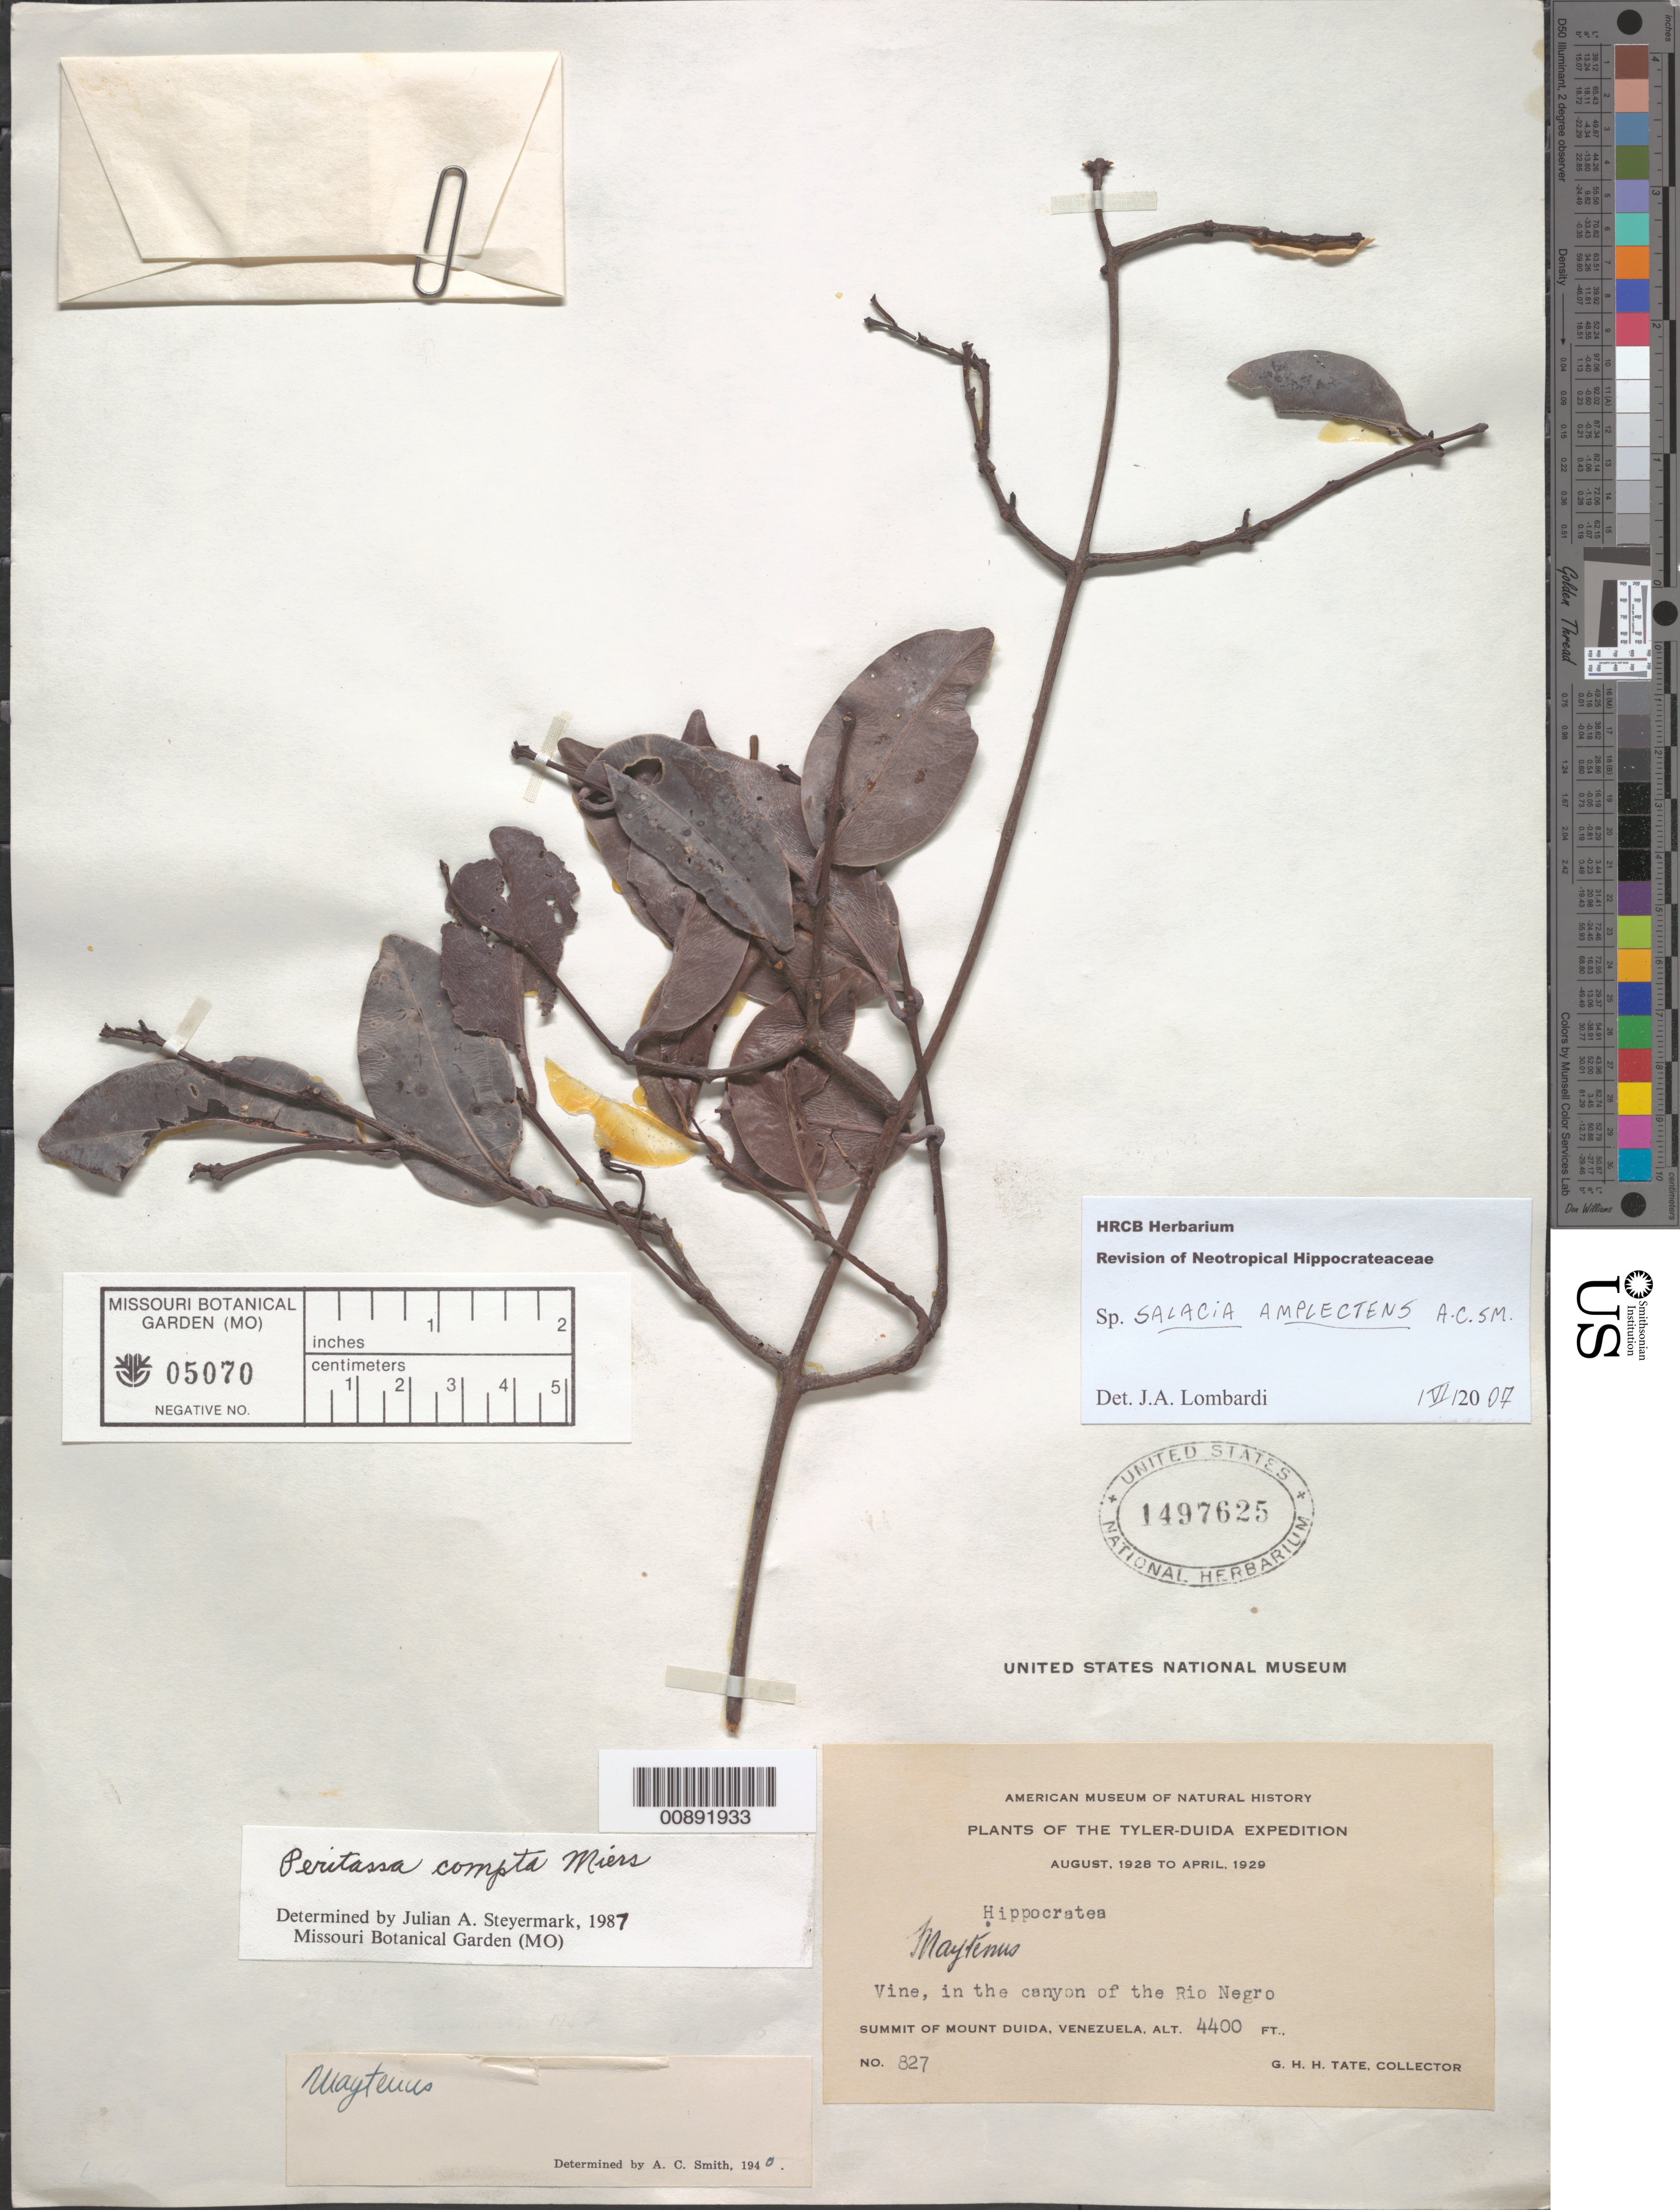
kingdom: Plantae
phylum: Tracheophyta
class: Magnoliopsida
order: Celastrales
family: Celastraceae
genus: Peritassa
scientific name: Peritassa compta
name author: Miers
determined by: Steyermark, Julian A., (VEN)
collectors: G. H. H.Tate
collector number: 827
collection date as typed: Aug-28 to Apr-29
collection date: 1928-08/1929-04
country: Venezuela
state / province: Amazonas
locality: Mount Duida, summit, canyon of the Rio Negro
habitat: Canyon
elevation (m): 1341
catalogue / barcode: US 1497625